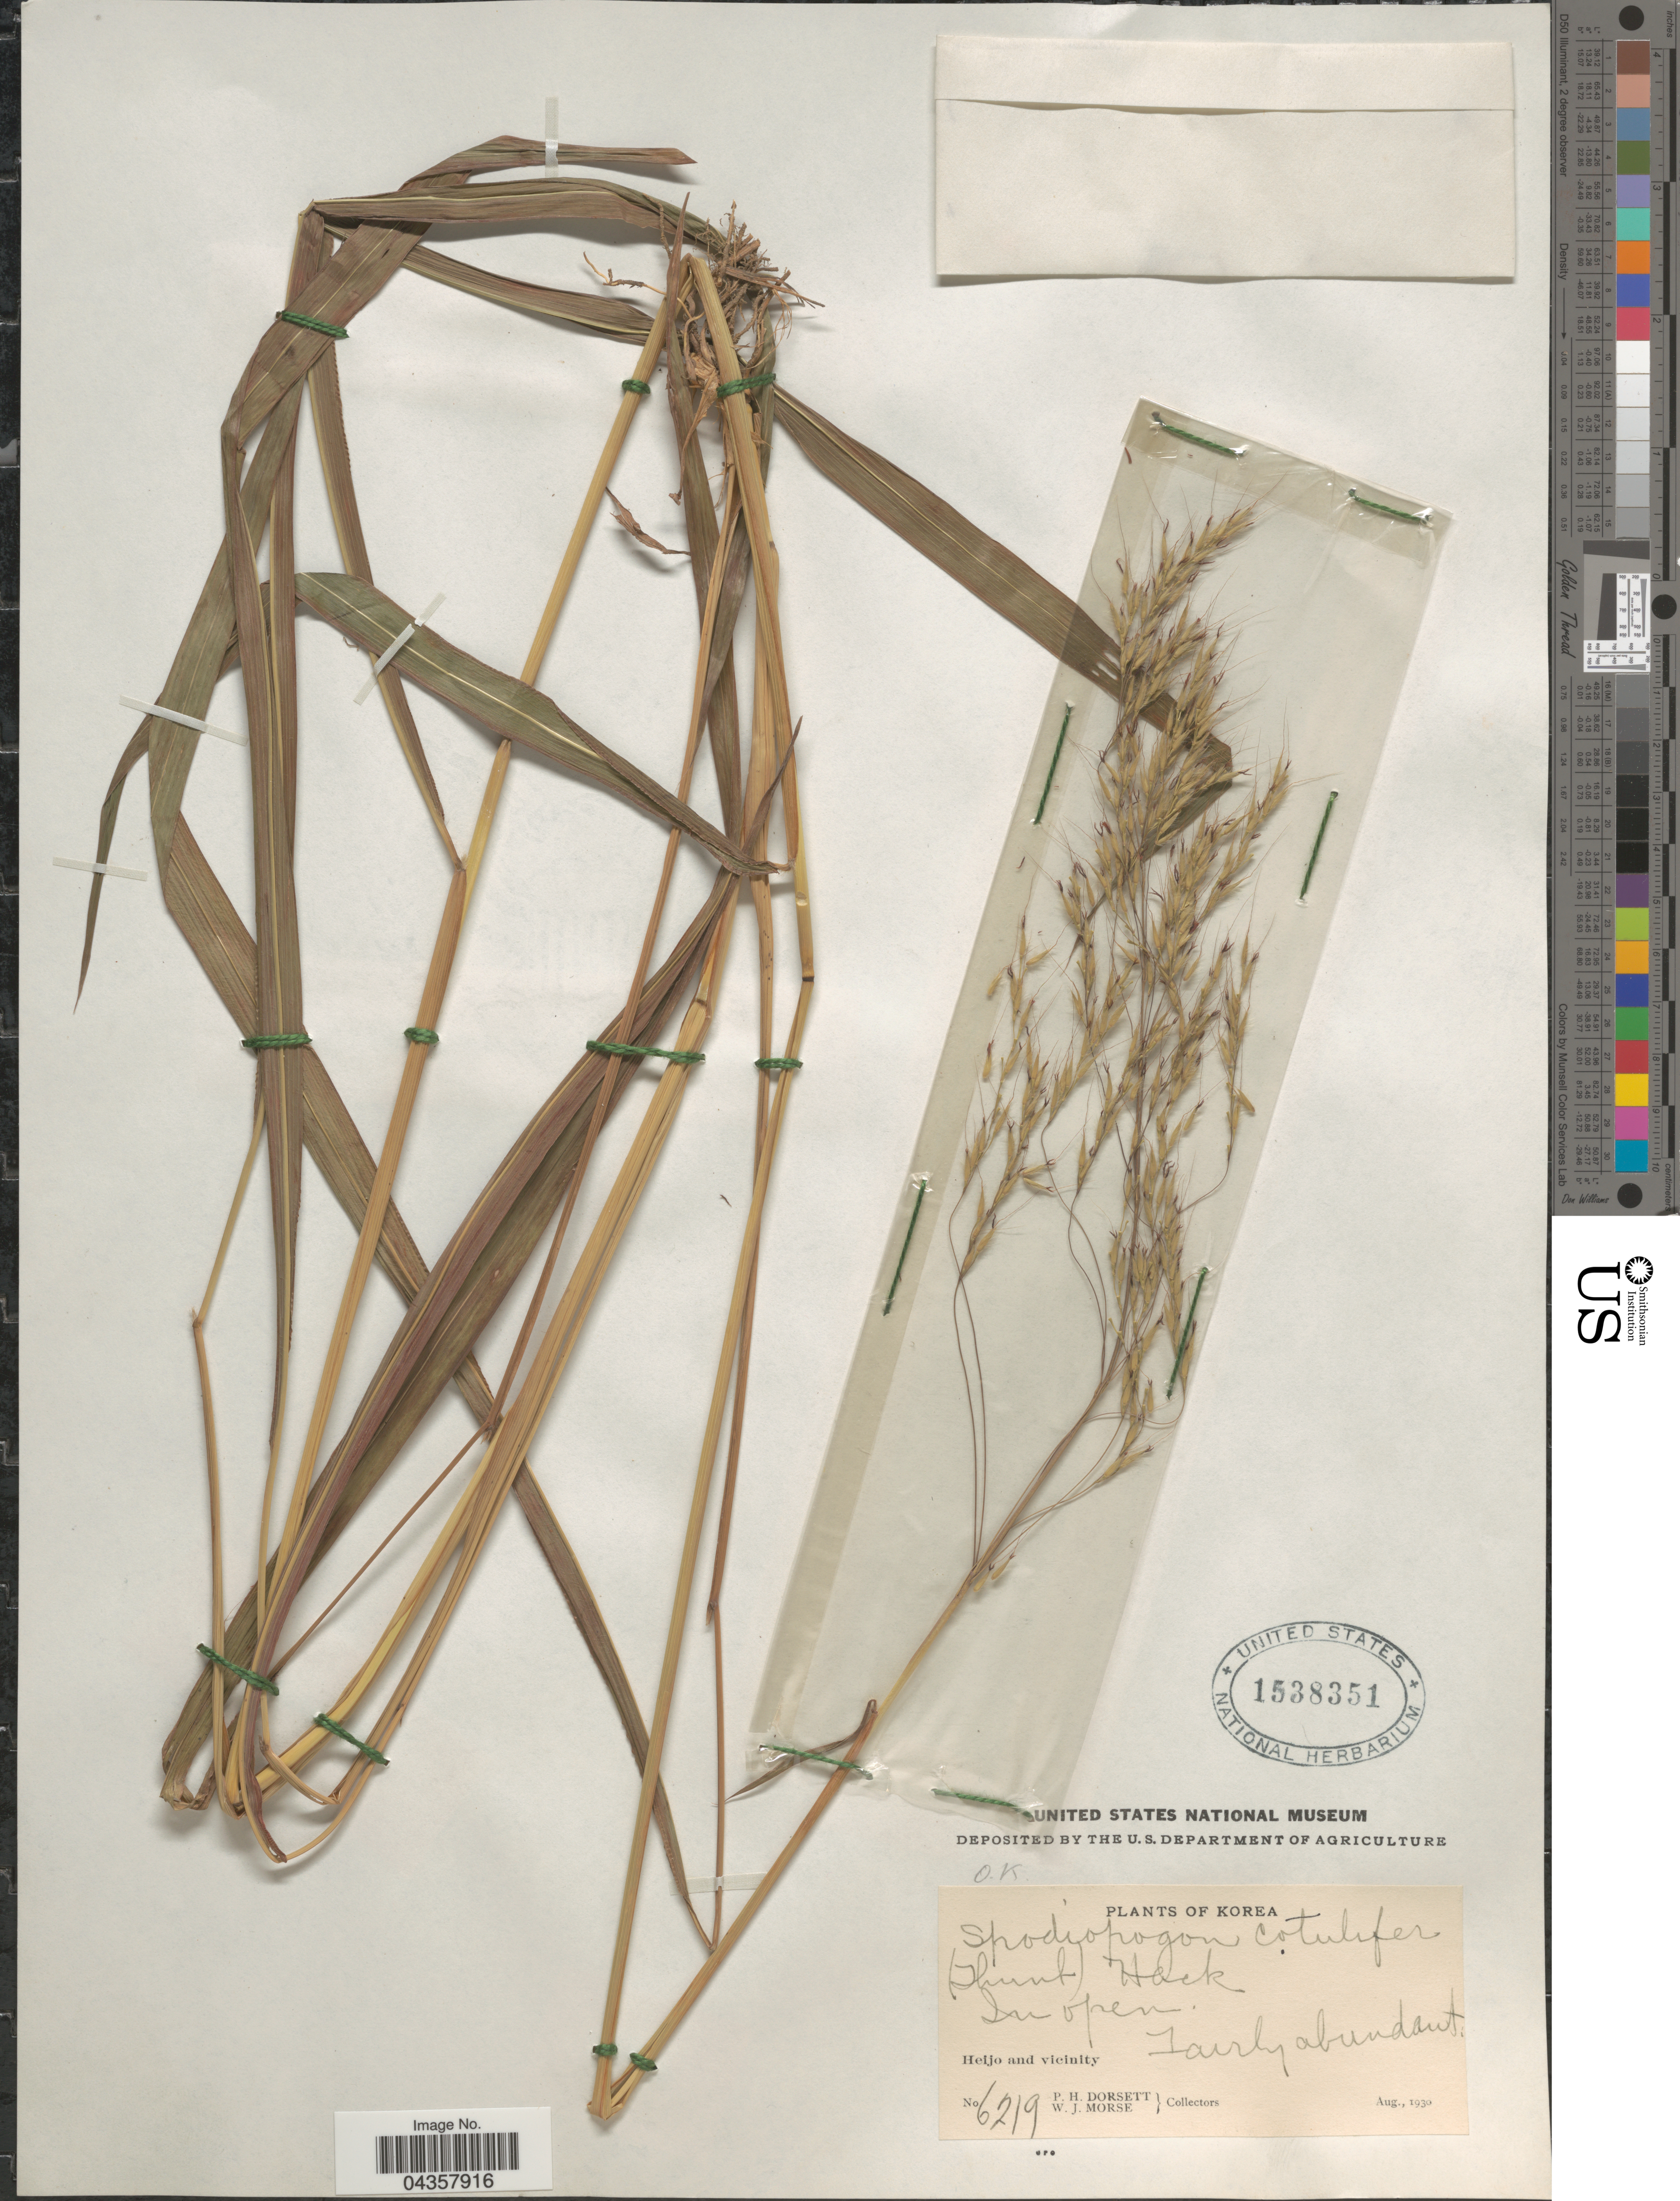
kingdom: Plantae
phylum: Tracheophyta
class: Liliopsida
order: Poales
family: Poaceae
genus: Spodiopogon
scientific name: Spodiopogon cotulifer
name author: (Thunb.) Hack.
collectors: -- Dorsett & W. J. Morse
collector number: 6219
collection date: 1930-08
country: North Korea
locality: In open. Heijo and vicinity.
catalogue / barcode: US 1538351